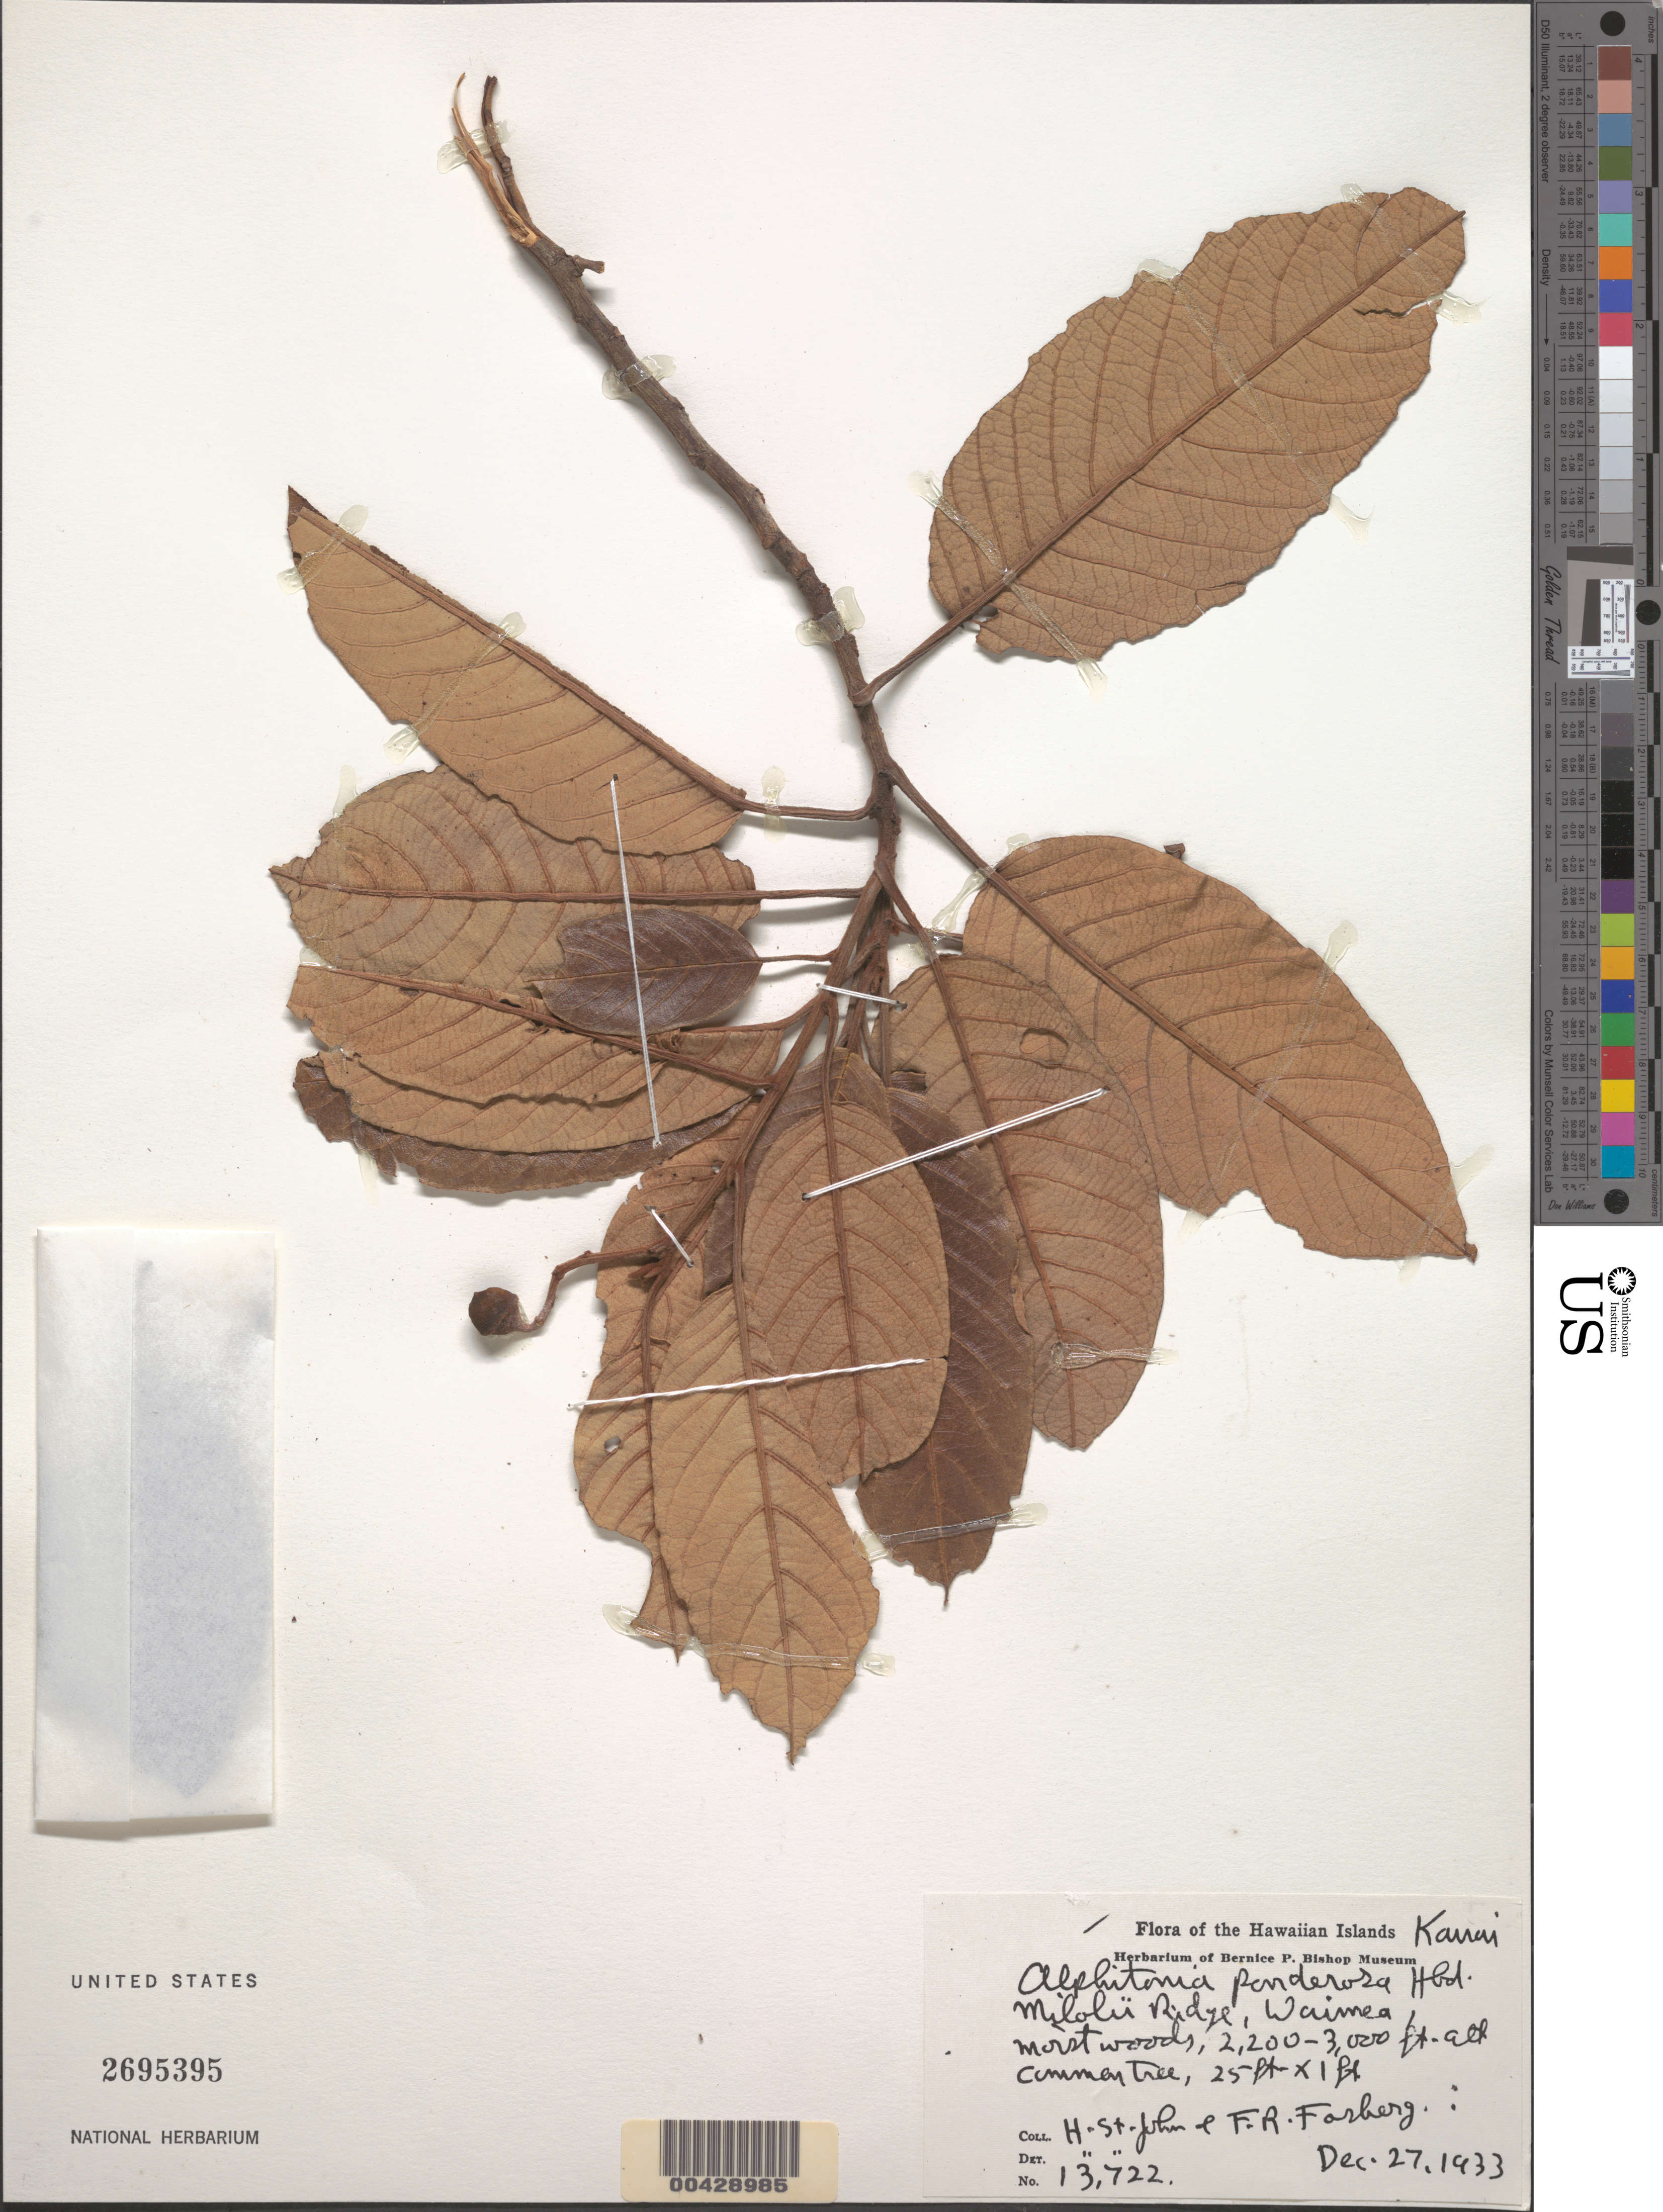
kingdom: Plantae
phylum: Tracheophyta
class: Magnoliopsida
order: Rosales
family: Rhamnaceae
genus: Alphitonia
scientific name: Alphitonia ponderosa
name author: Hillebr.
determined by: St. John, H.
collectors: H. St. John & F. R. Fosberg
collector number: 13722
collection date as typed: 27 Dec 1933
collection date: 1933-12-27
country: United States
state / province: Hawaii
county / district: Kauai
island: Kaua'i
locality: Milolii Ridge, Waimea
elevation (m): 671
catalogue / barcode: US 2695395